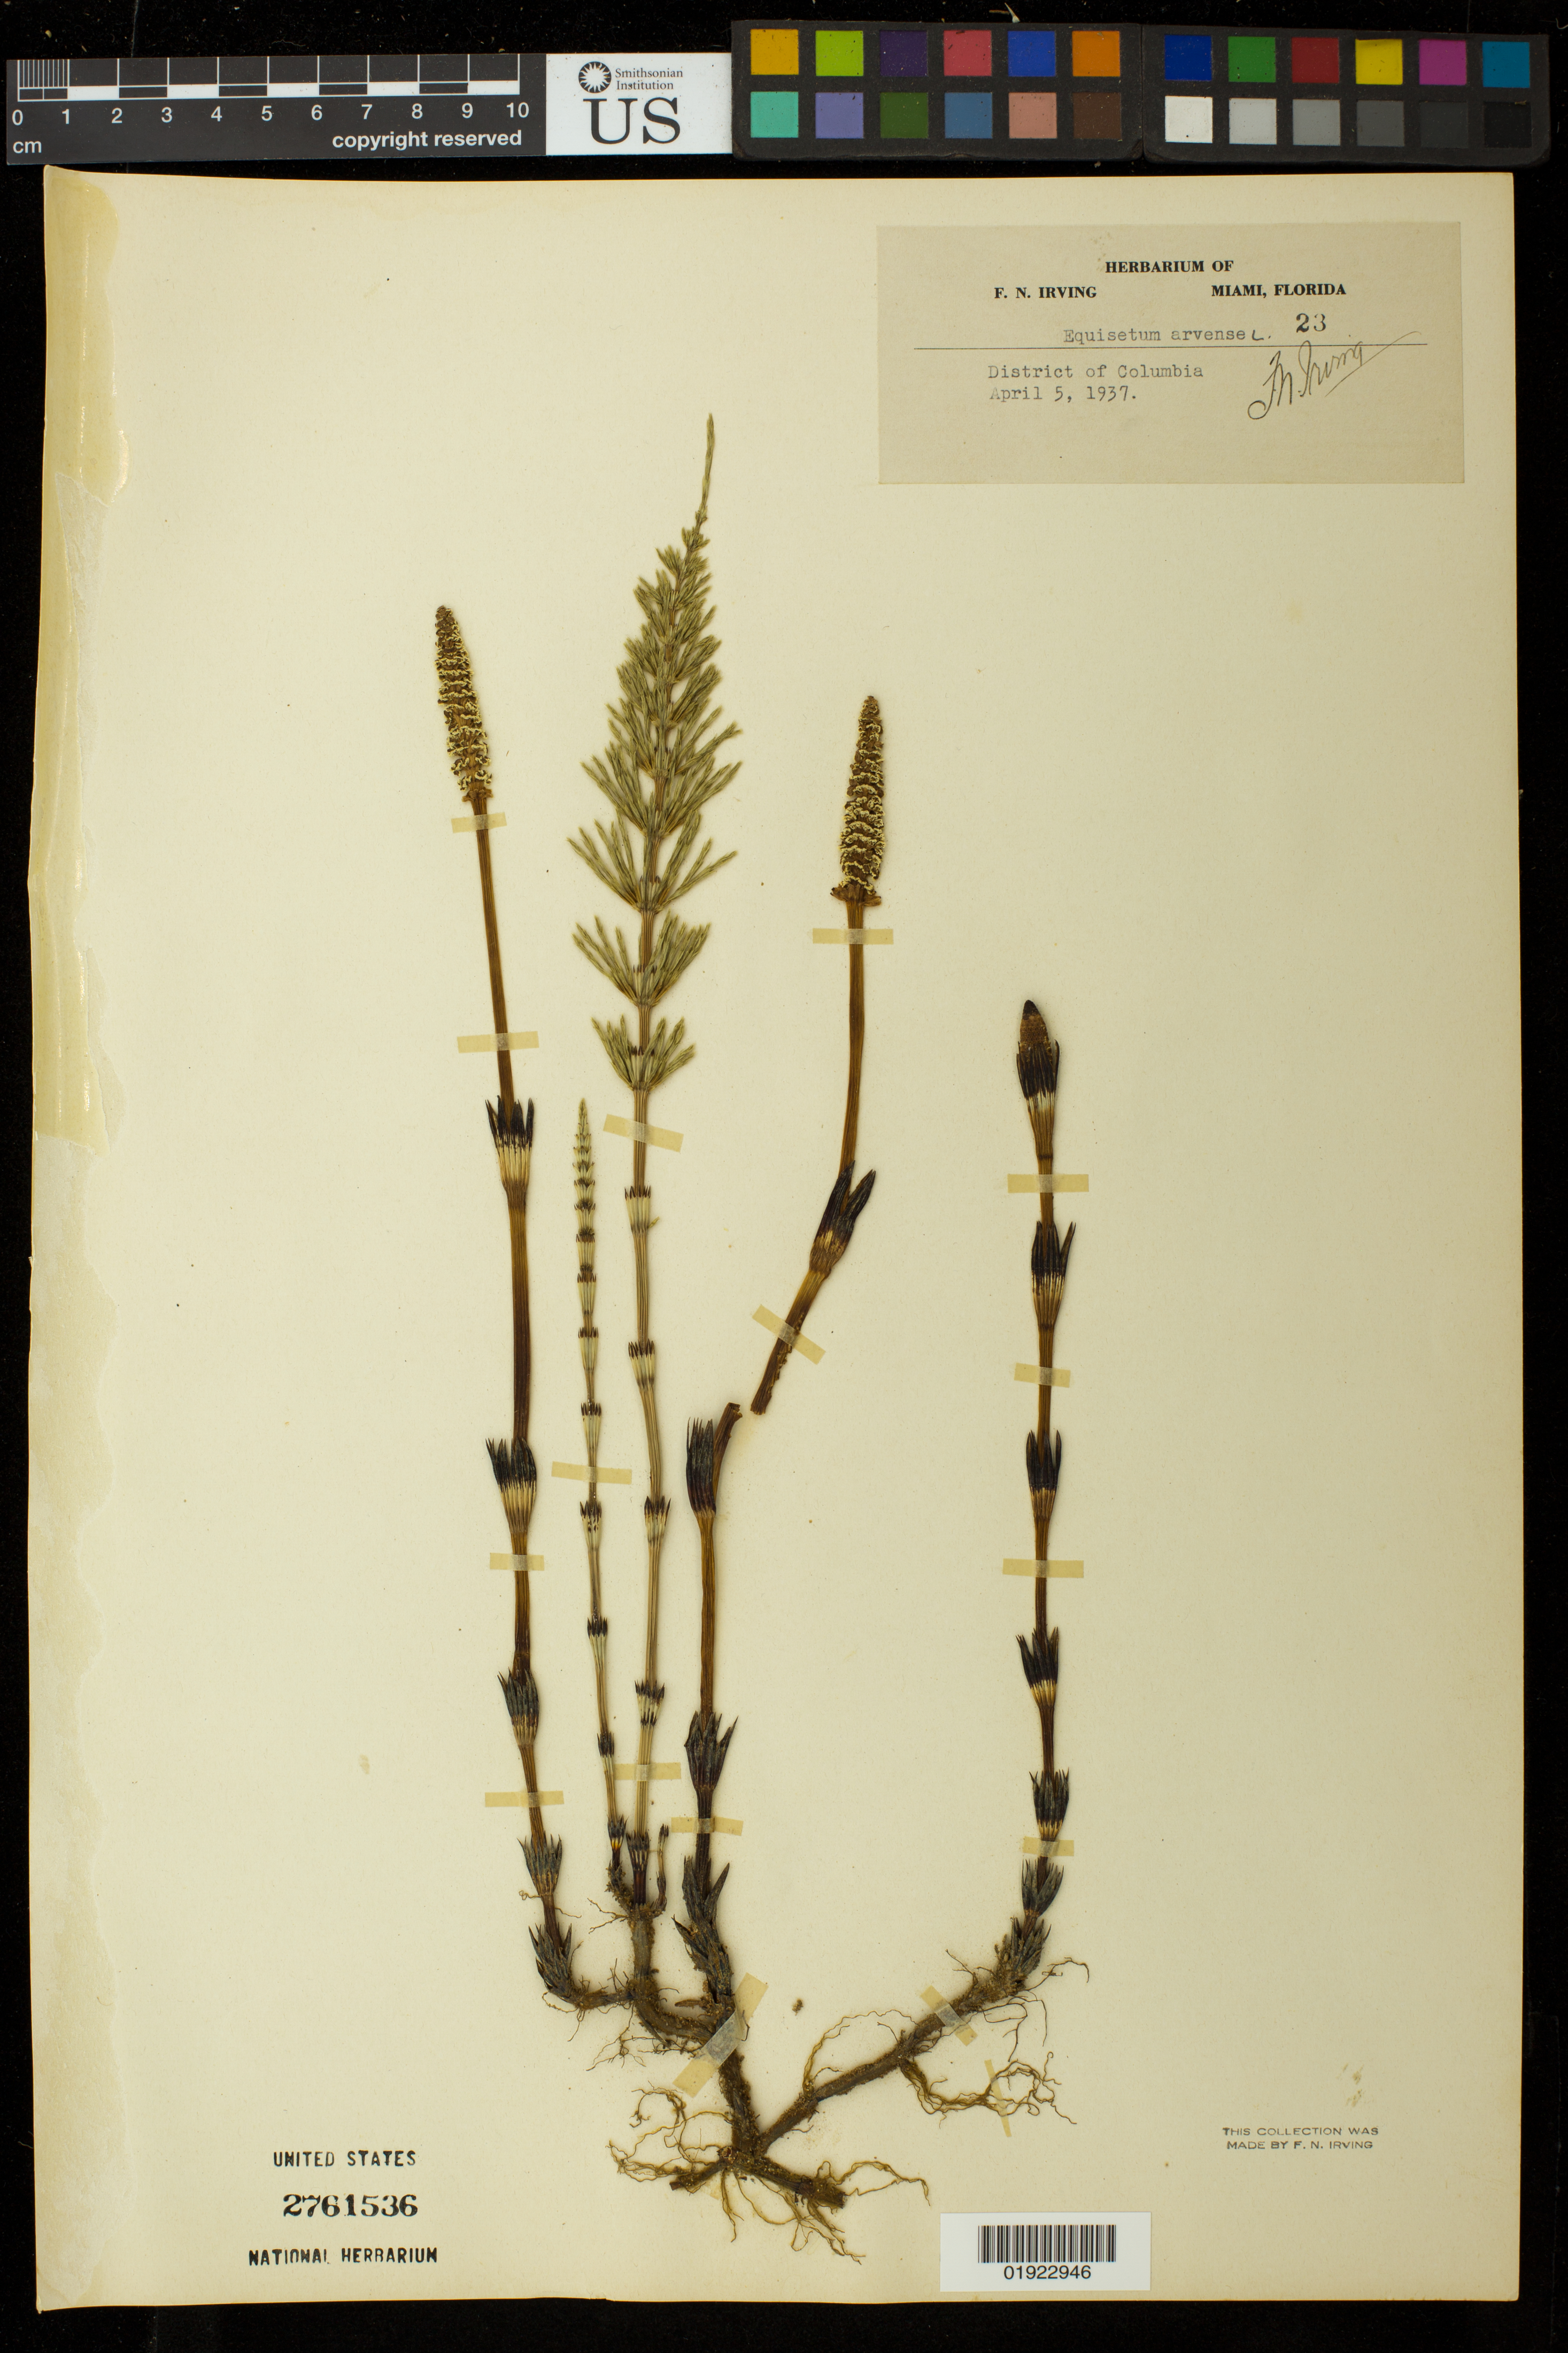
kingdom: Plantae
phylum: Tracheophyta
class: Polypodiopsida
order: Equisetales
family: Equisetaceae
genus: Equisetum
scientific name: Equisetum arvense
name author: L.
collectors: F. Irving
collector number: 23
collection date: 1937-04-05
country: United States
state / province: District of Columbia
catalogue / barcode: US 2761536